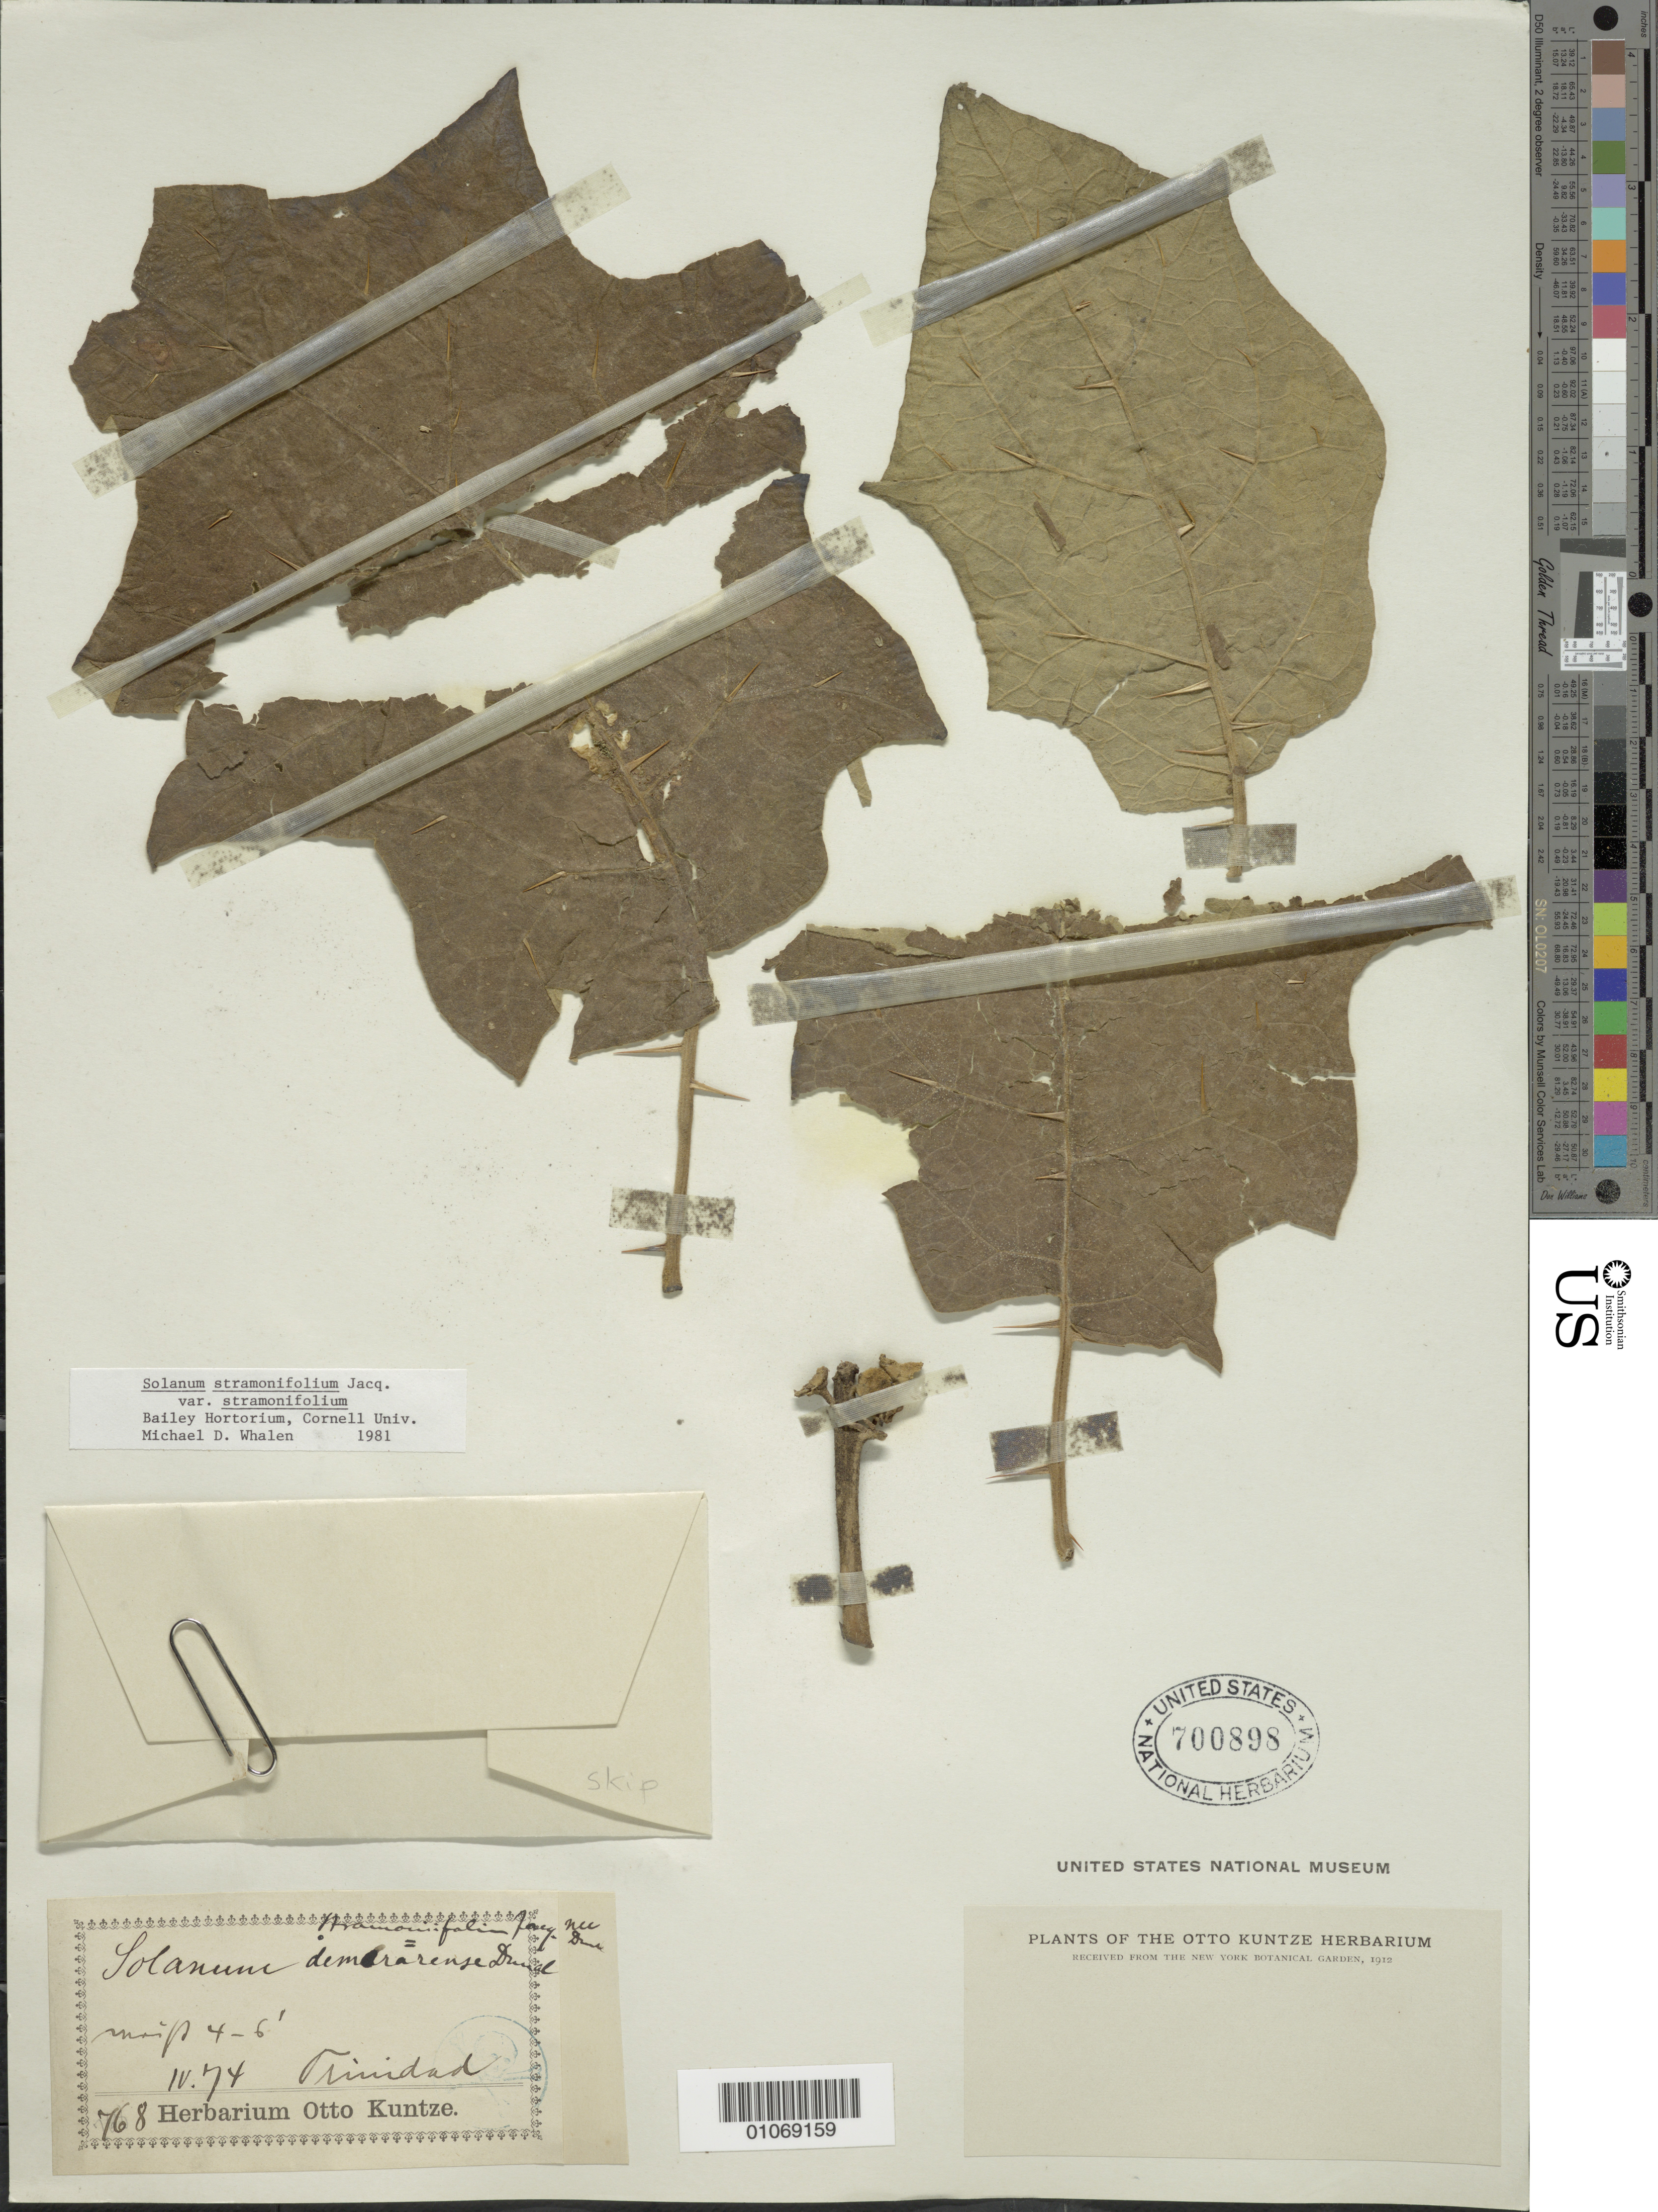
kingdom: Plantae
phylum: Tracheophyta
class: Magnoliopsida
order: Solanales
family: Solanaceae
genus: Solanum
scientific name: Solanum stramoniifolium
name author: Jacq.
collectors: C.E.O. Kuntze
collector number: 768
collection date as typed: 01 Oct 1874 to 31 Oct 1874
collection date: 1874-10-01/1874-10-31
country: Trinidad and Tobago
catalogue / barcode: US 700898